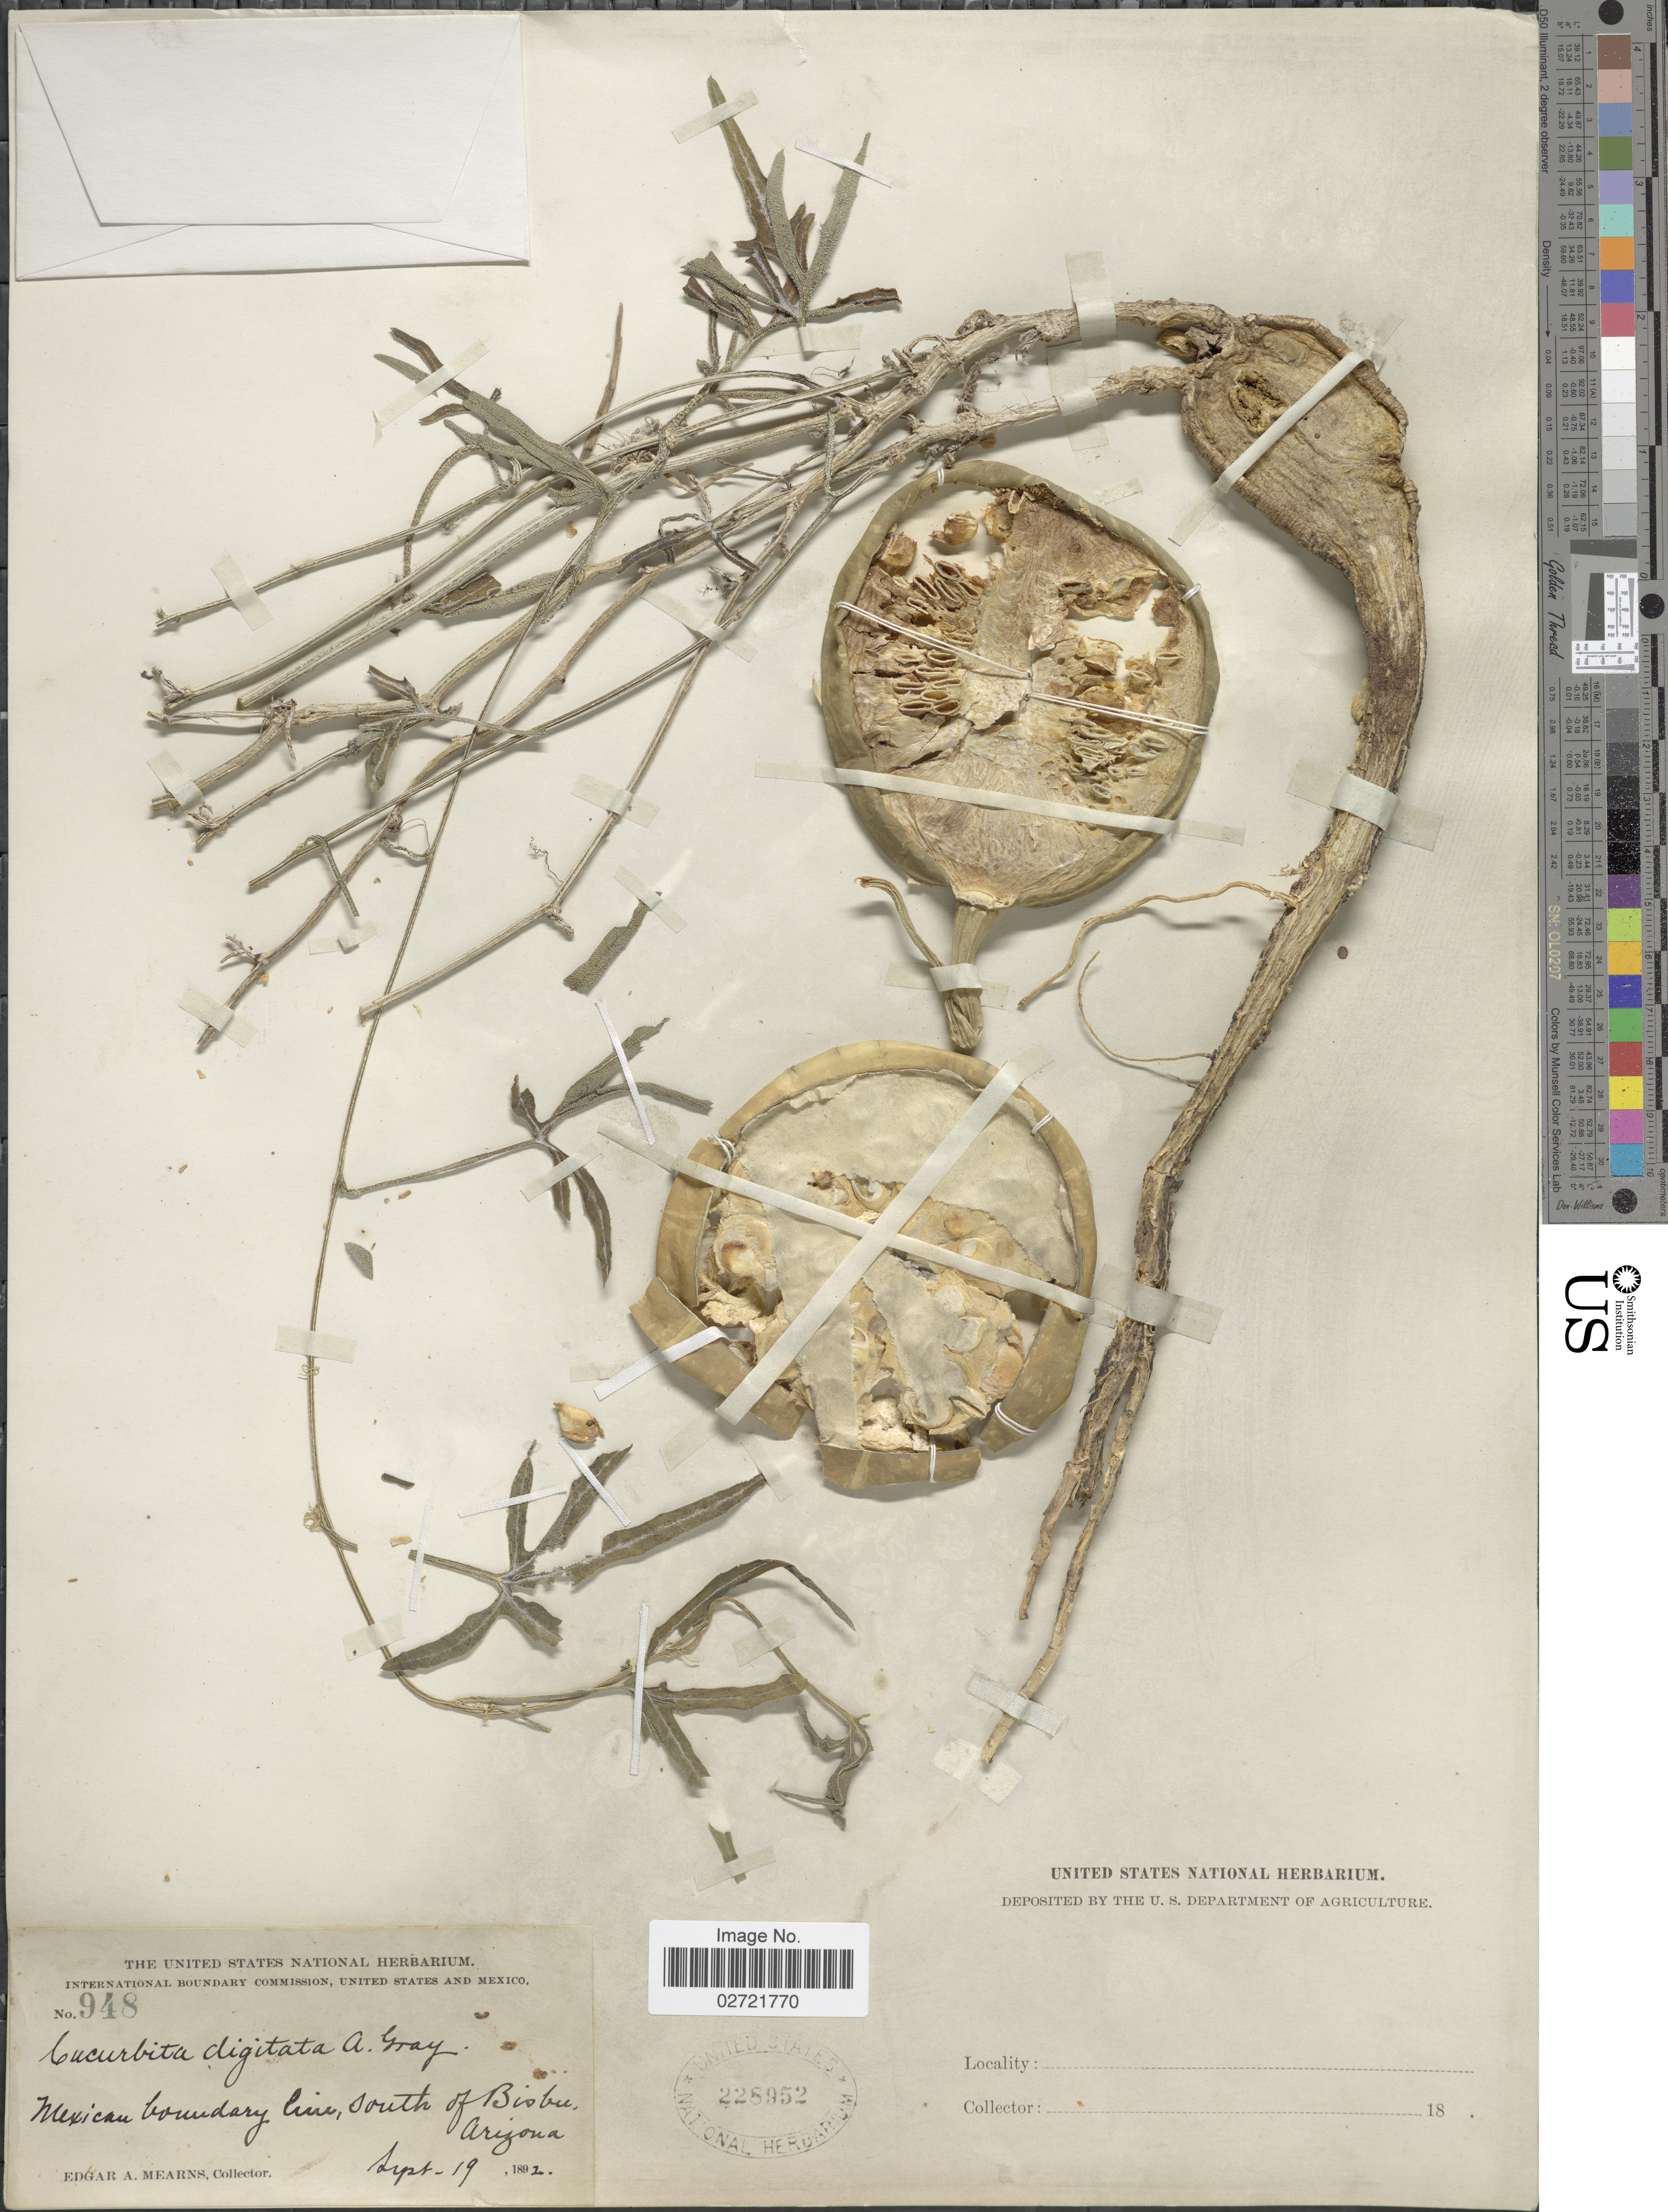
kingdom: Plantae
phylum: Tracheophyta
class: Magnoliopsida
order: Cucurbitales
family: Cucurbitaceae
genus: Cucurbita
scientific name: Cucurbita digitata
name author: A. Gray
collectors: E. A. Mearns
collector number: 948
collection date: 1892-09-19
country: United States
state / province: Arizona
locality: Mexican boundary line, south of Bisbu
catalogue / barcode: US 228952